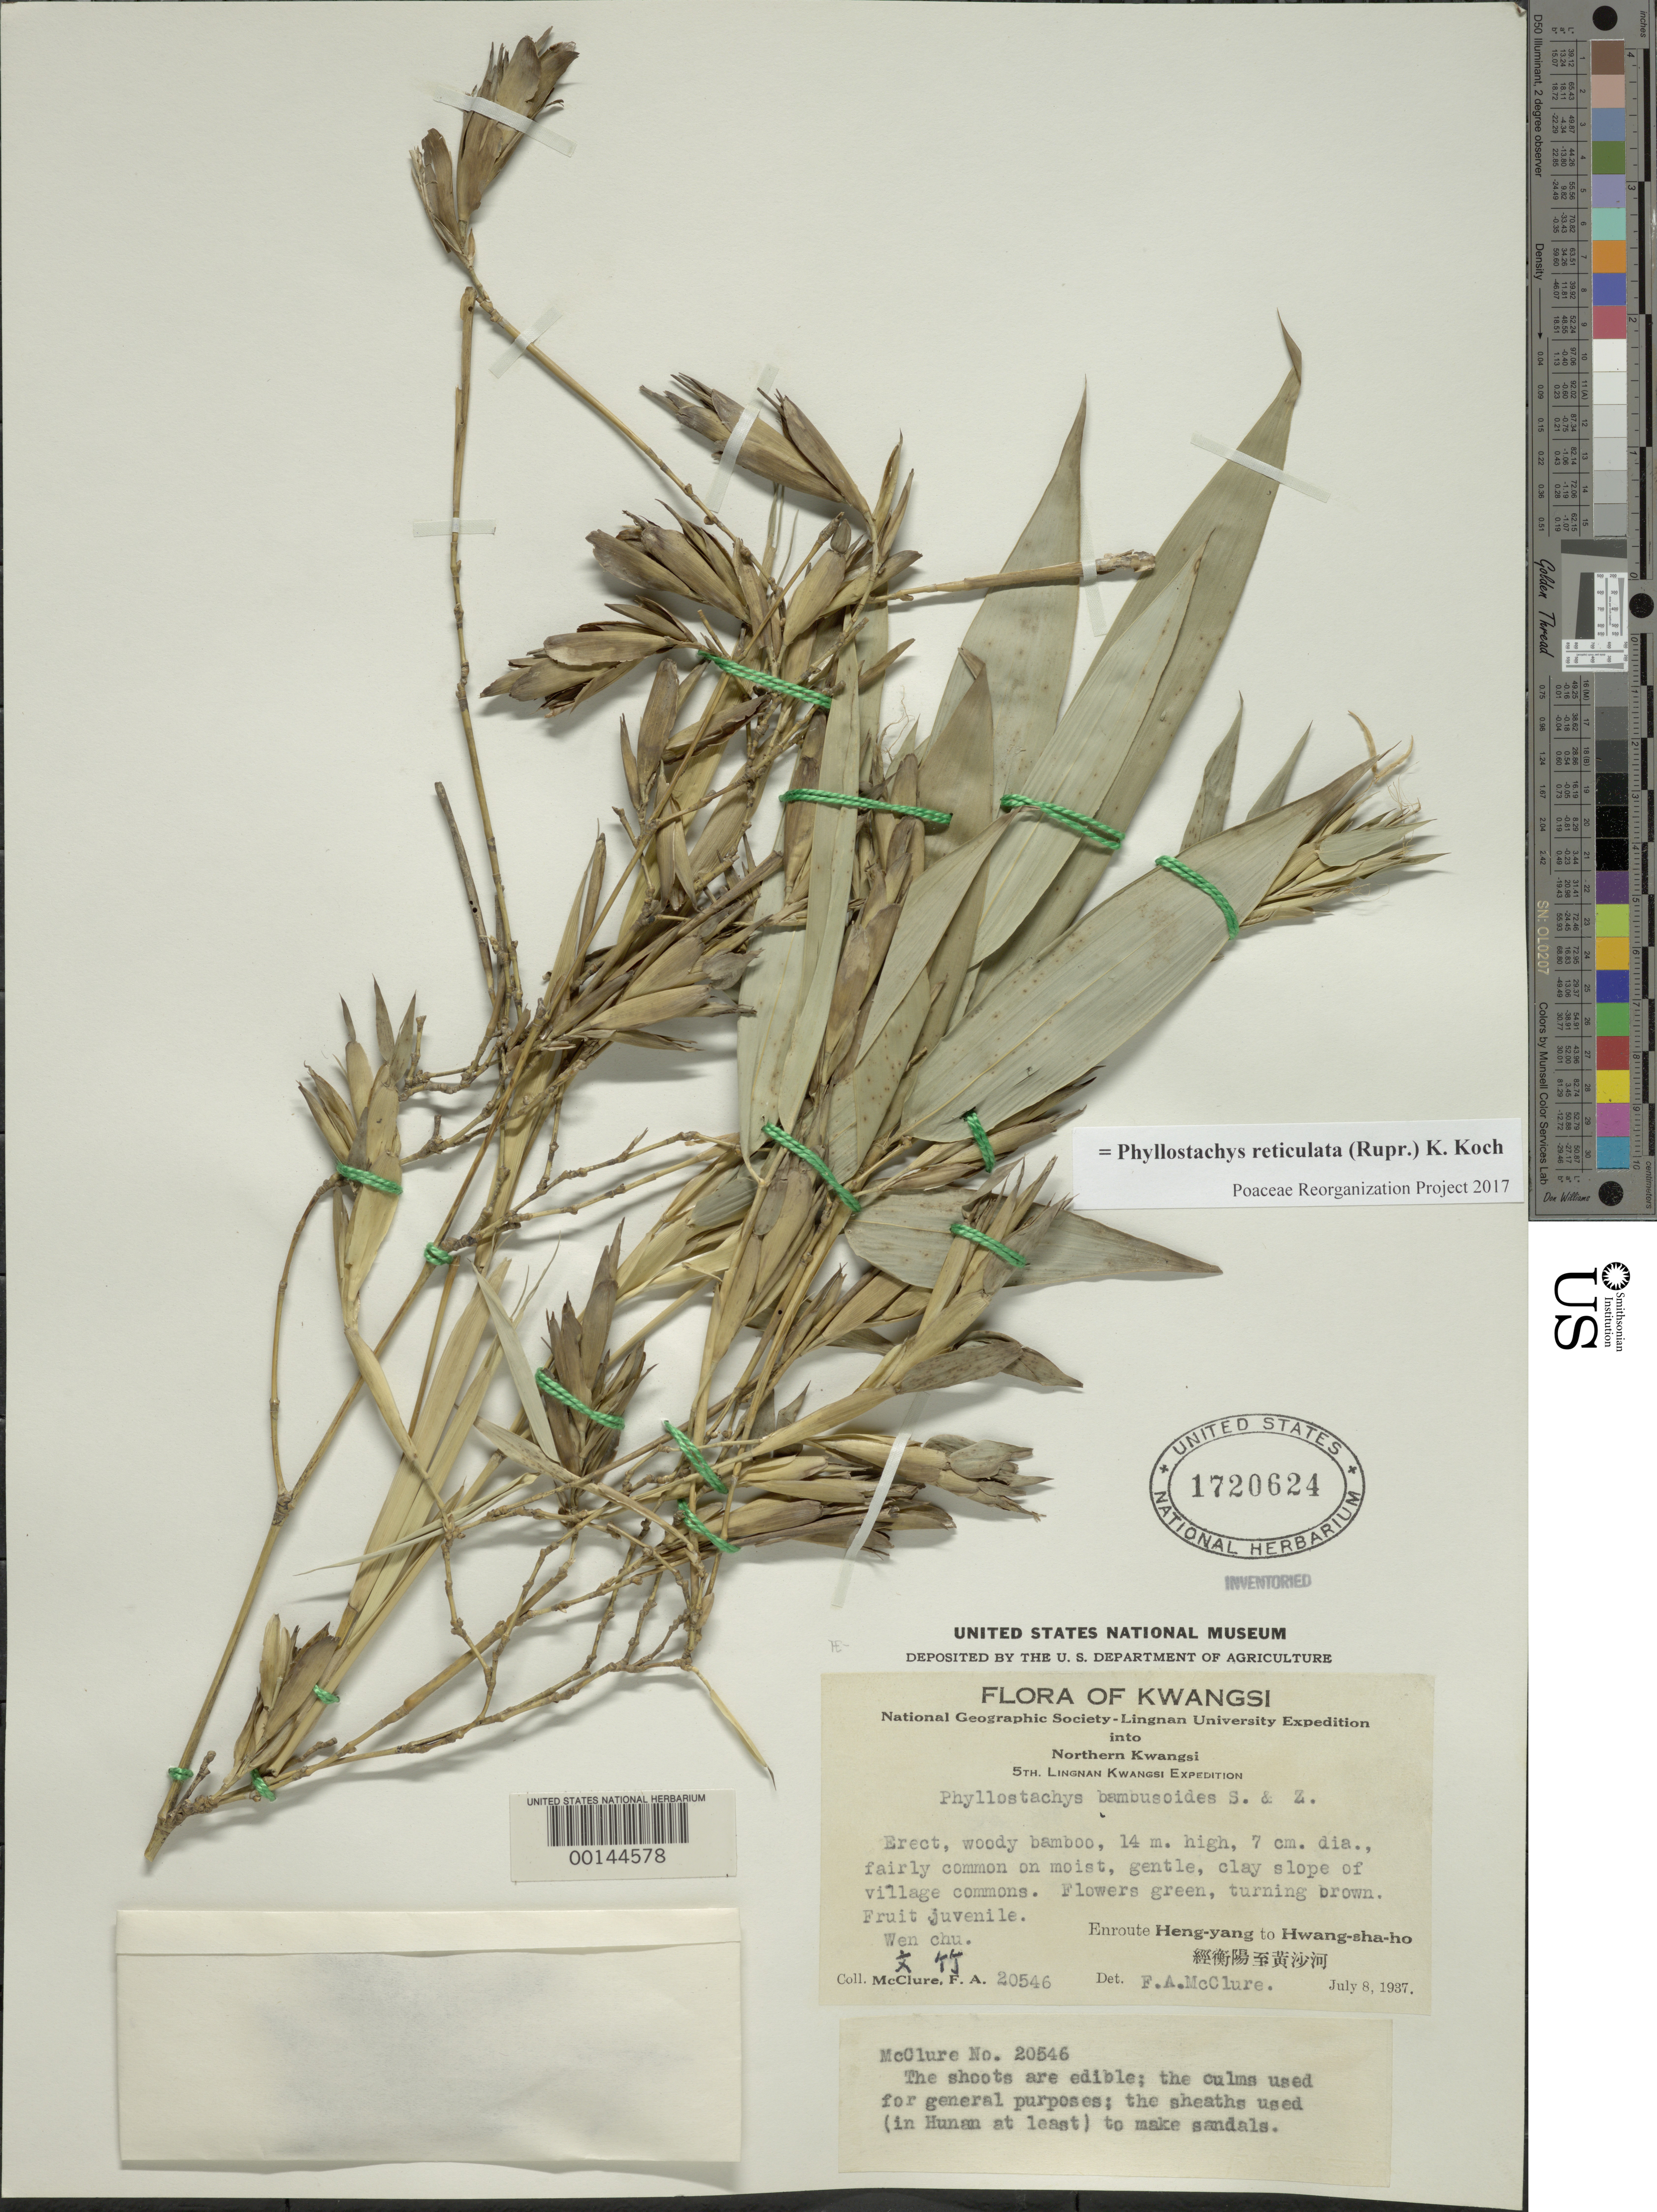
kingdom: Plantae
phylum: Tracheophyta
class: Liliopsida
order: Poales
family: Poaceae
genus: Phyllostachys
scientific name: Phyllostachys reticulata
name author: (Rupr.) K. Koch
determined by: Poaceae Reorganization Project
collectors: F. A. McClure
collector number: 20546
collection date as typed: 08 Jul 1937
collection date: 1937-07-08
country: China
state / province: Jiangxi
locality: Heng-yang/hwang-sha-ho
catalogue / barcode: US 1720624